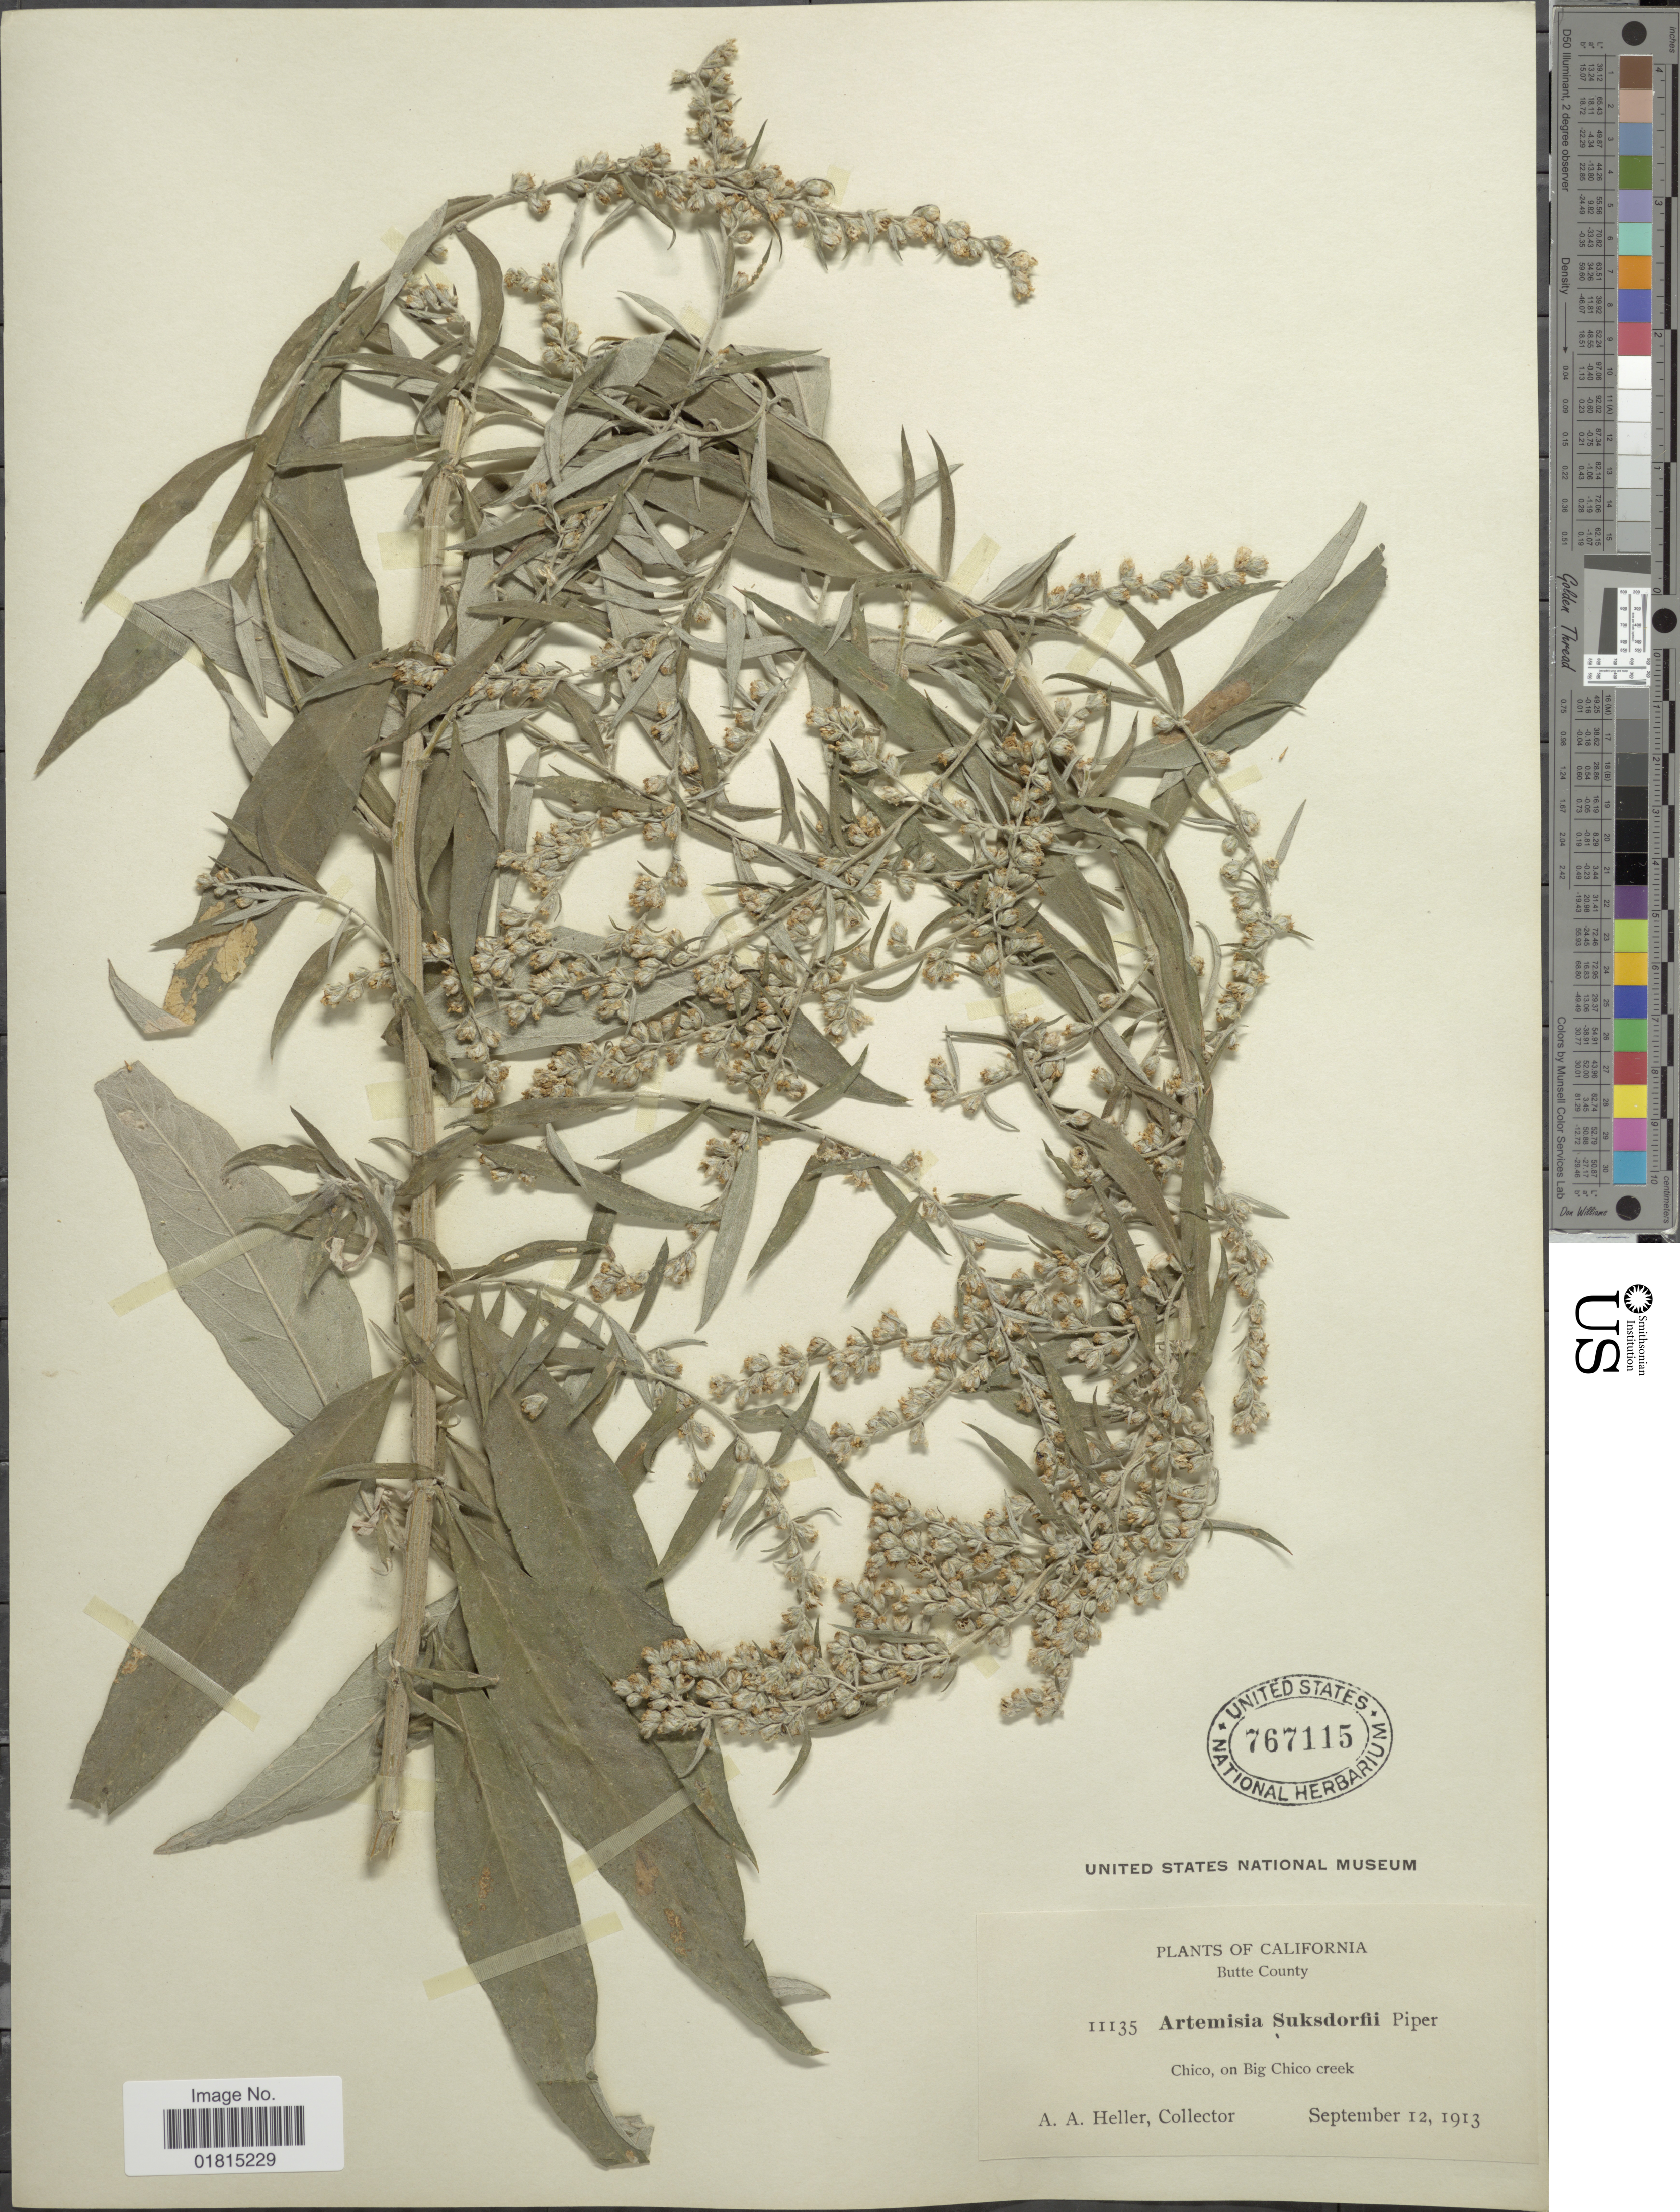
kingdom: Plantae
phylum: Tracheophyta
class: Magnoliopsida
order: Asterales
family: Asteraceae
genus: Artemisia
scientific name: Artemisia douglasiana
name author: Besser ex Hook.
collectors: A. A. Heller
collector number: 11135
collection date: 1913-09-12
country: United States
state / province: California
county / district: Butte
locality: Butte County. Chico, on Big Chico creek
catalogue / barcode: US 767115